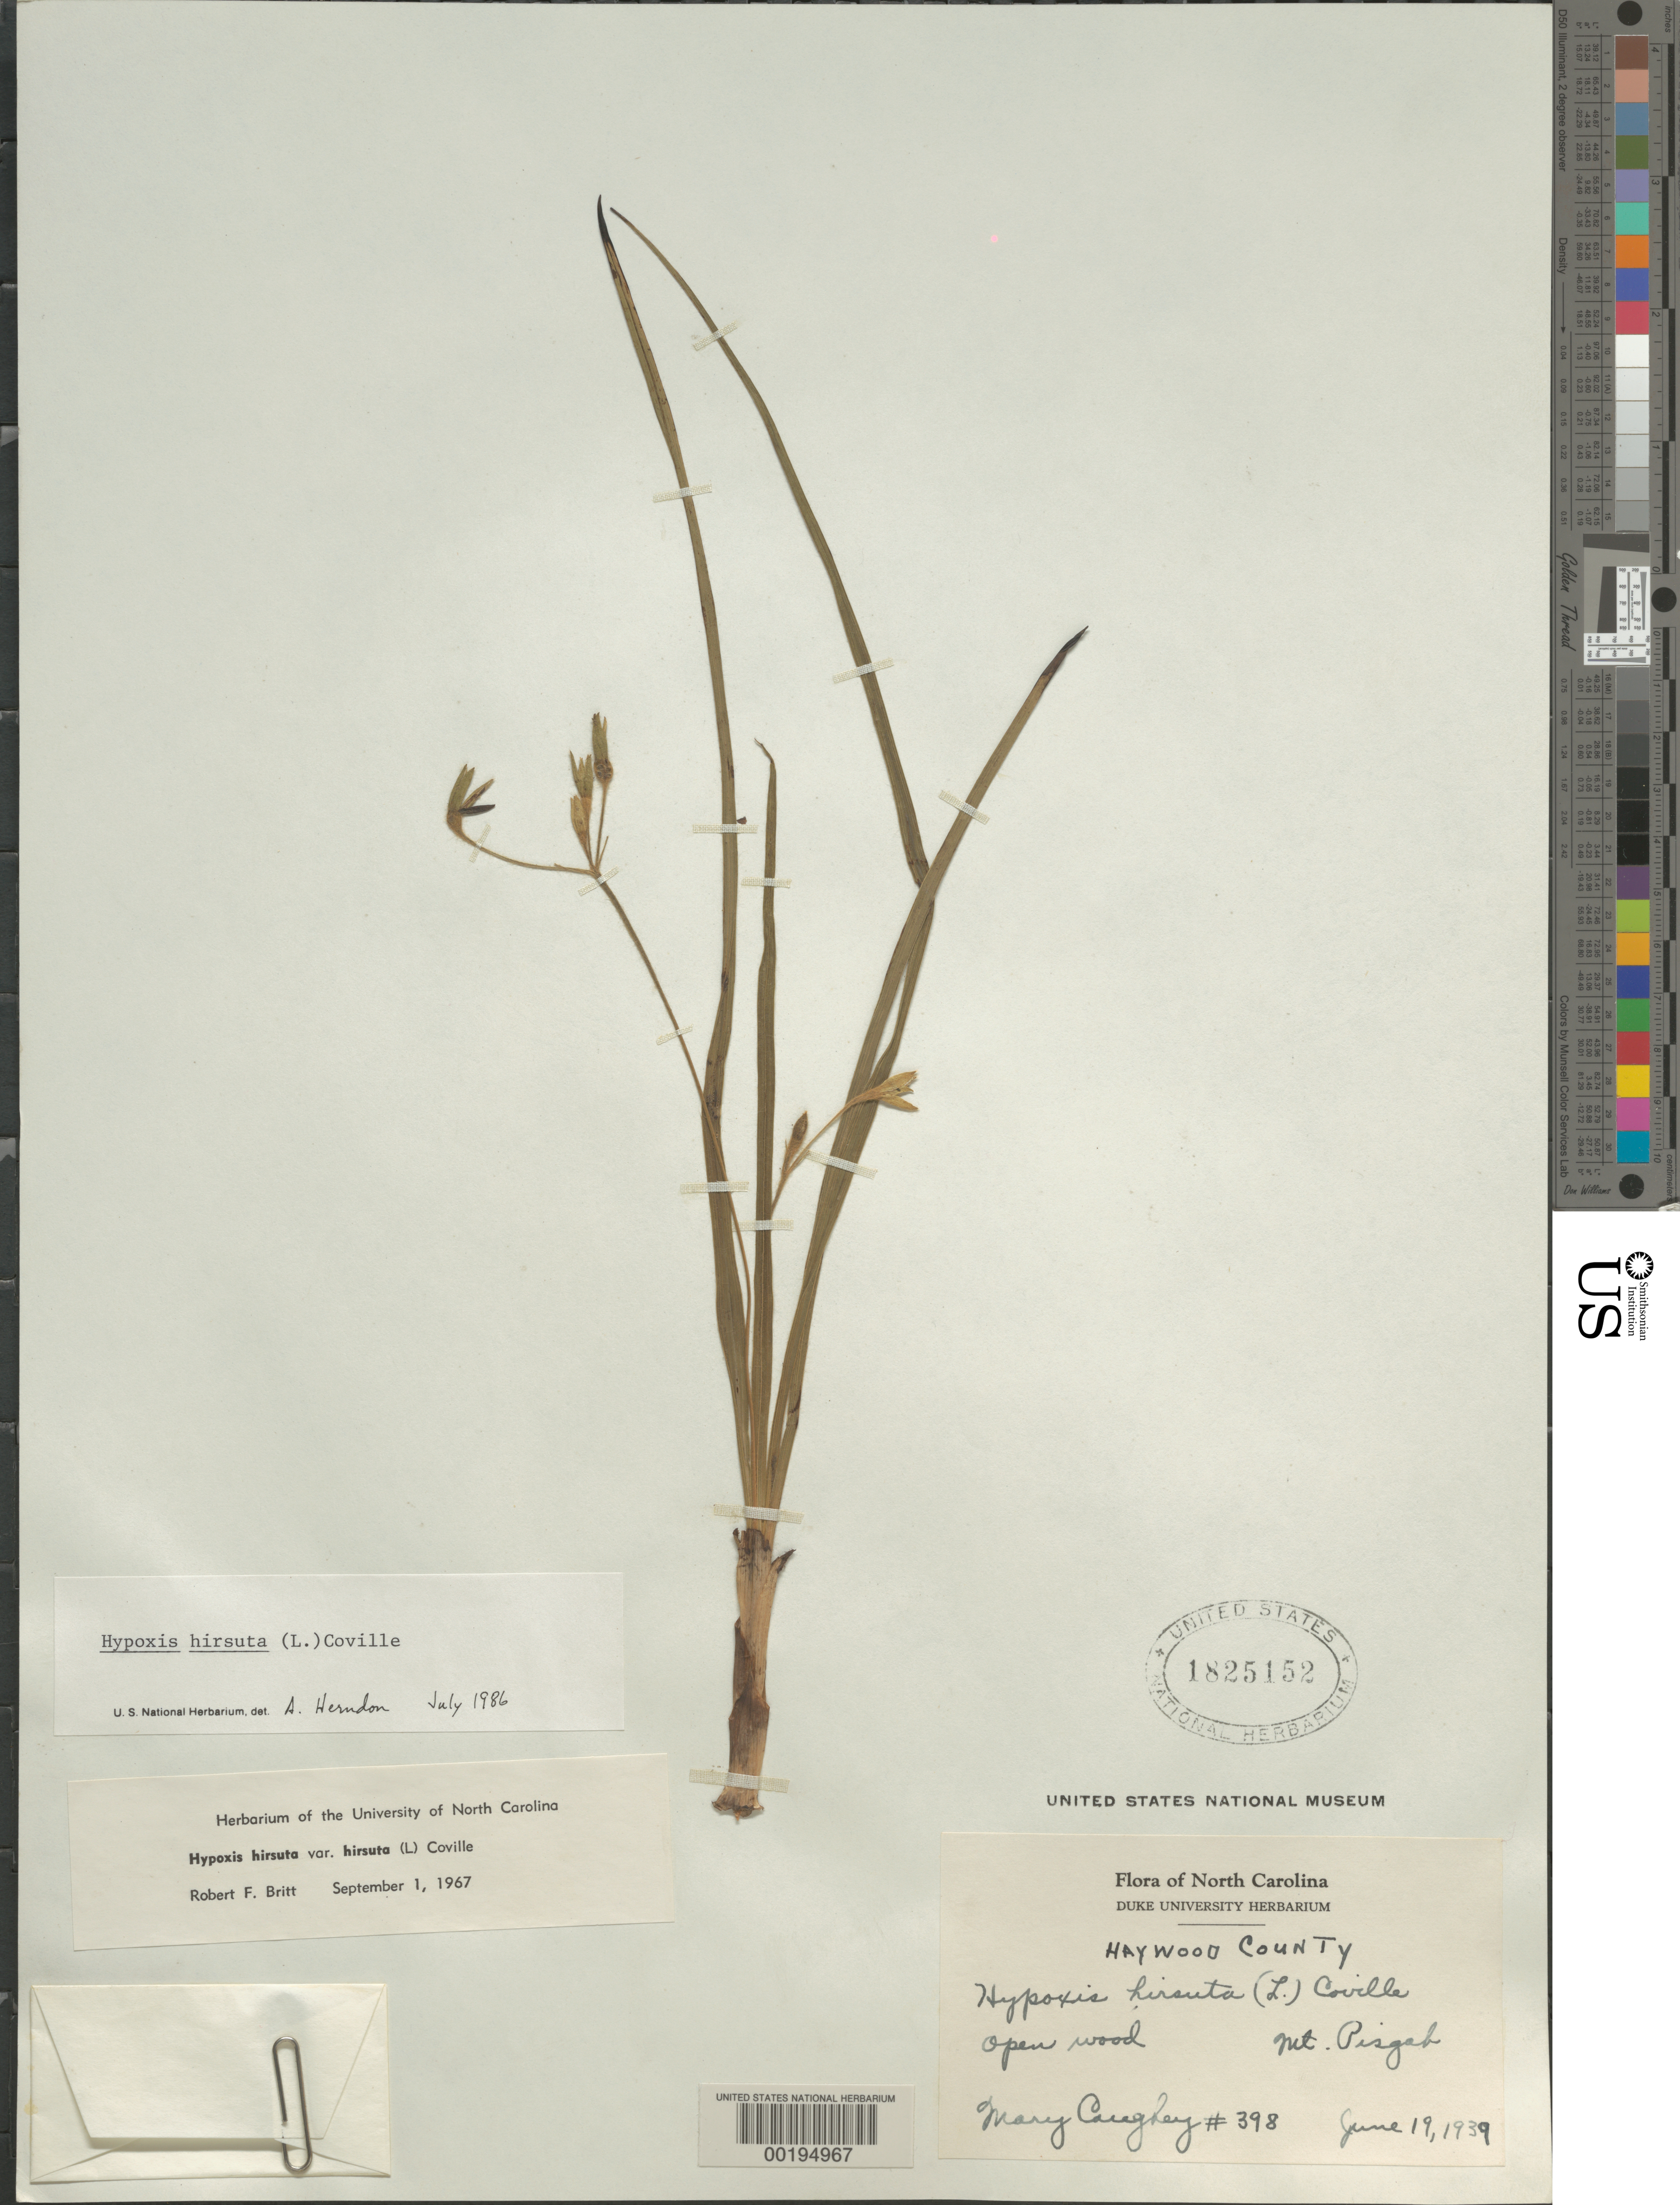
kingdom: Plantae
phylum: Tracheophyta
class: Liliopsida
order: Asparagales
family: Hypoxidaceae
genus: Hypoxis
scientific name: Hypoxis hirsuta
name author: (L.) Coville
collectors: M. Caughey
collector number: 398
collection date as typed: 19 Jun 1939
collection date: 1939-06-19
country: United States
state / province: North Carolina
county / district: Haywood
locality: Mt. pisgab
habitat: Open wood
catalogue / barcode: US 1825152